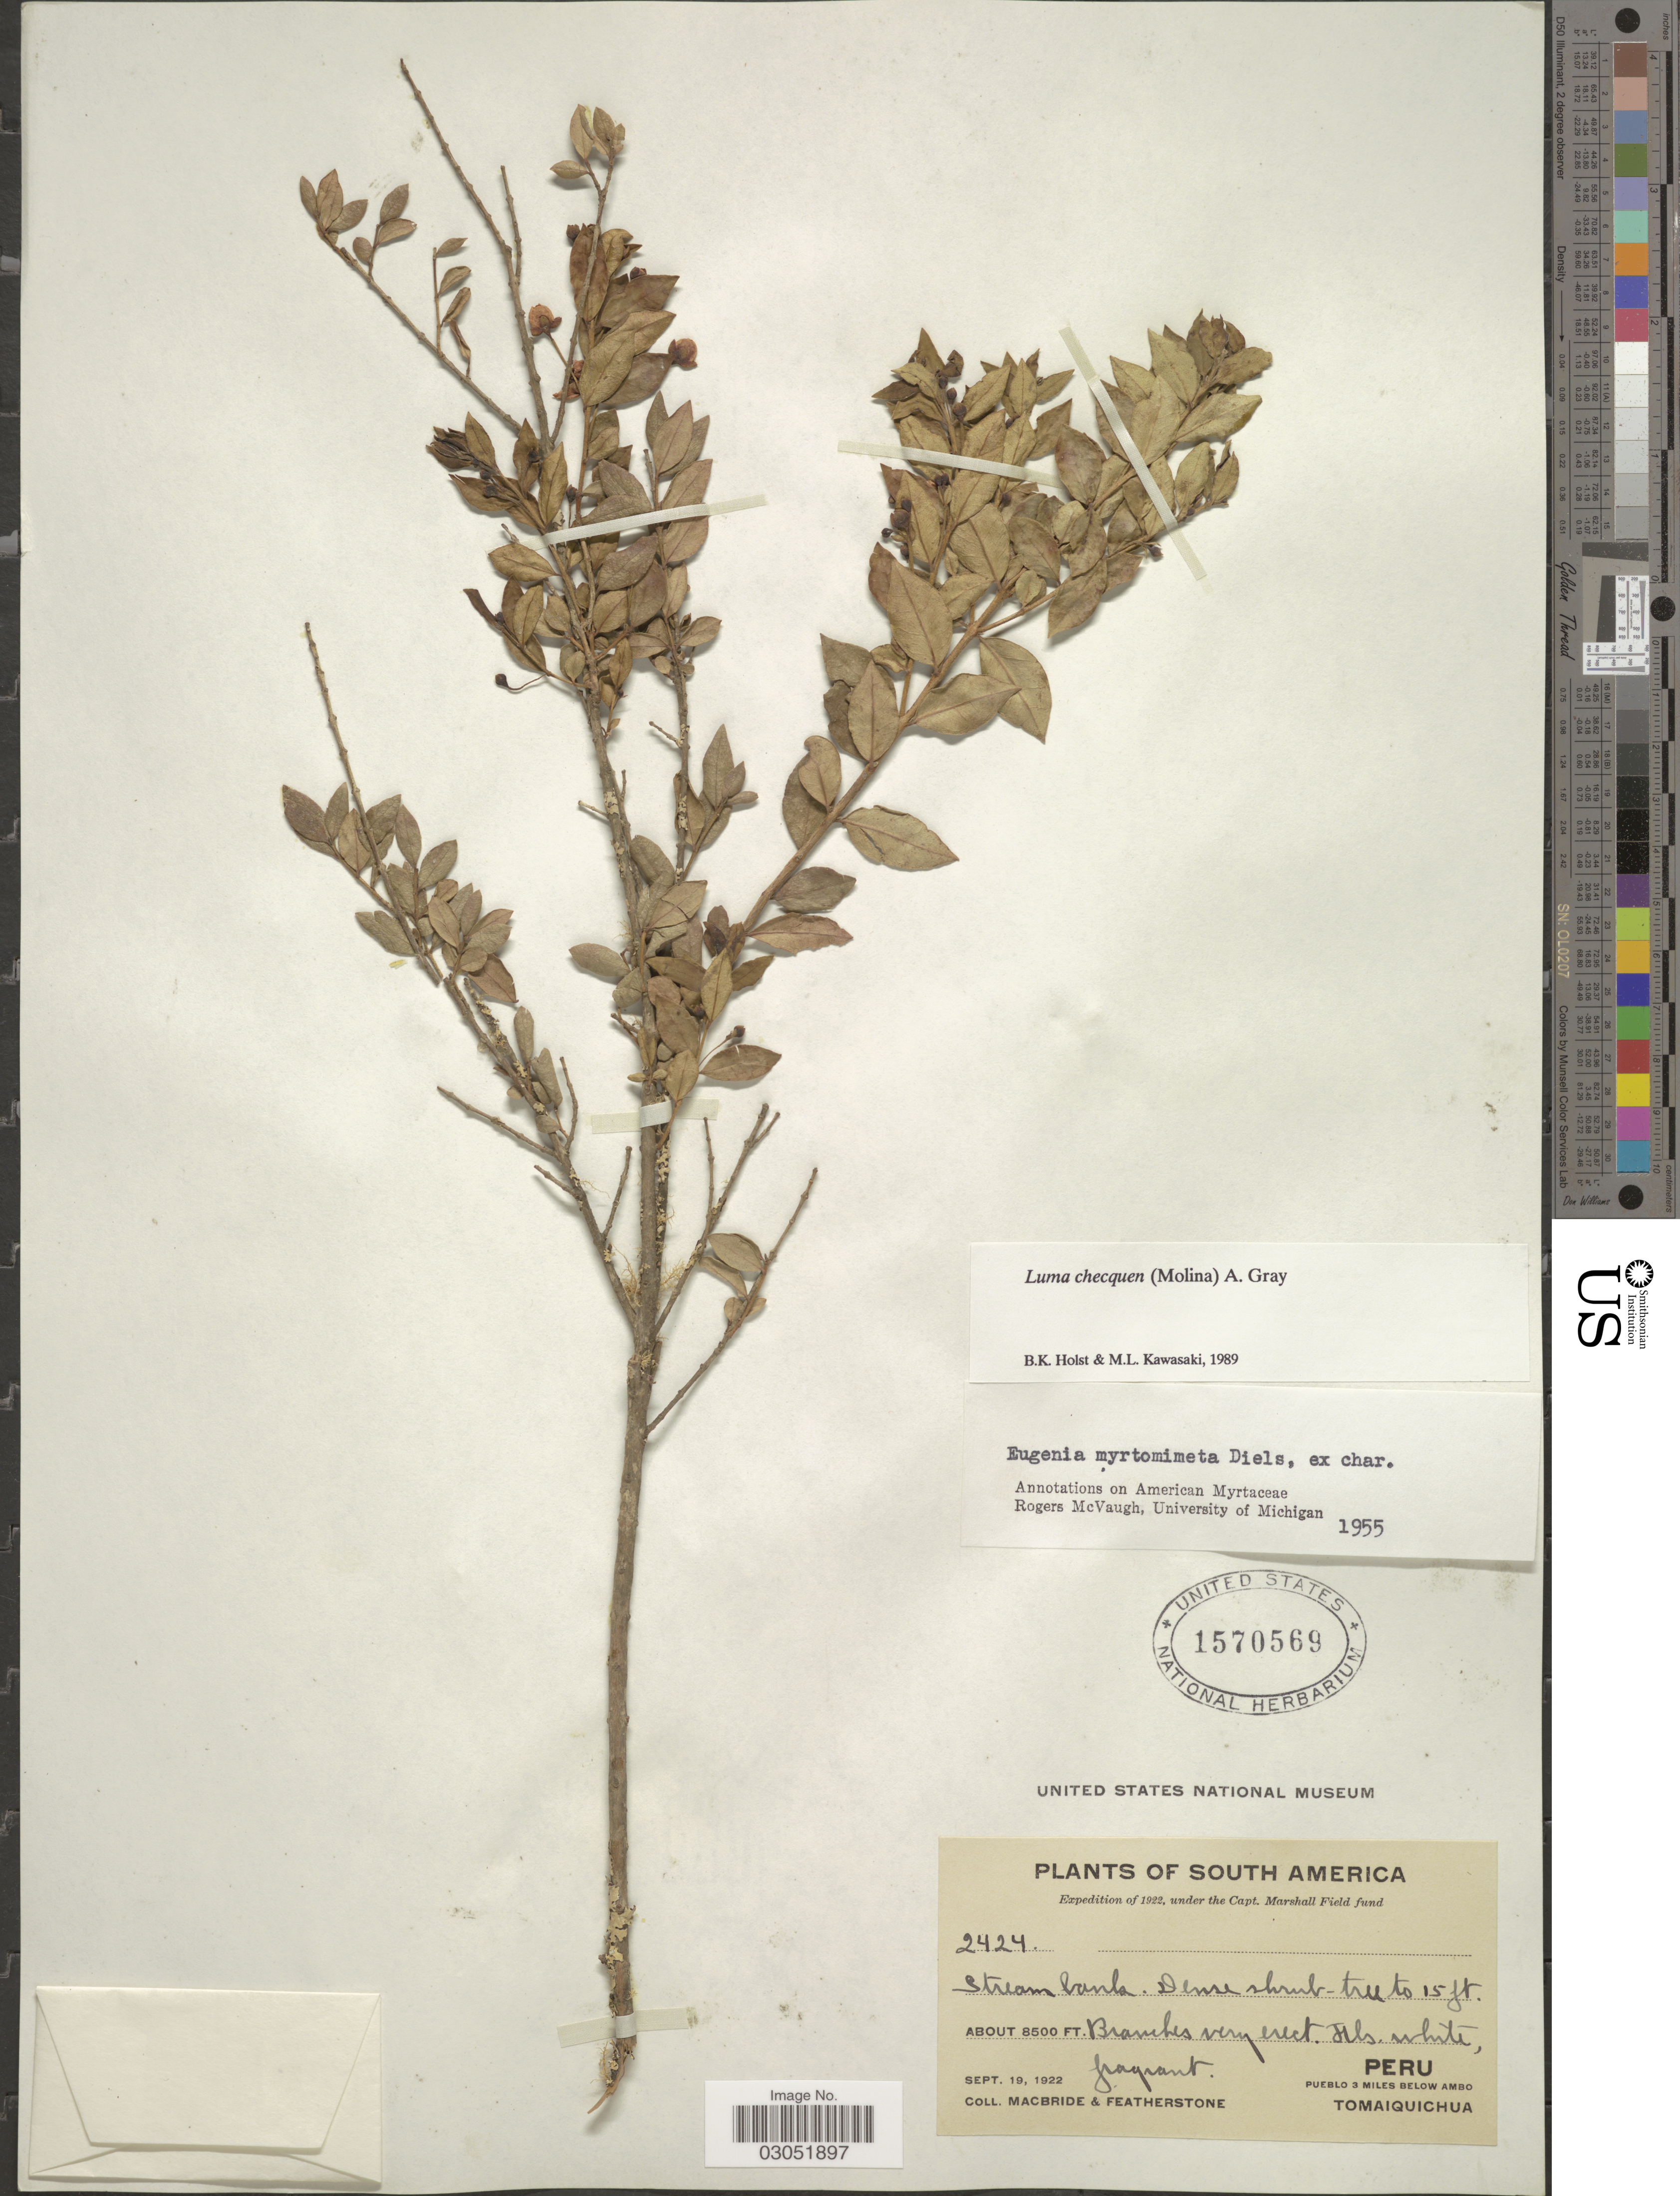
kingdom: Plantae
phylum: Tracheophyta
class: Magnoliopsida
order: Myrtales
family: Myrtaceae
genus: Luma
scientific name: Luma chequen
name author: (Molina) A. Gray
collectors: Macbride, -- & -. Featherstone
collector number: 2424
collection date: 1922-09-19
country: Peru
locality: Pueblo 3 miles below Ambo. Tomaiquichua.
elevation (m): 2591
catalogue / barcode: US 1570569